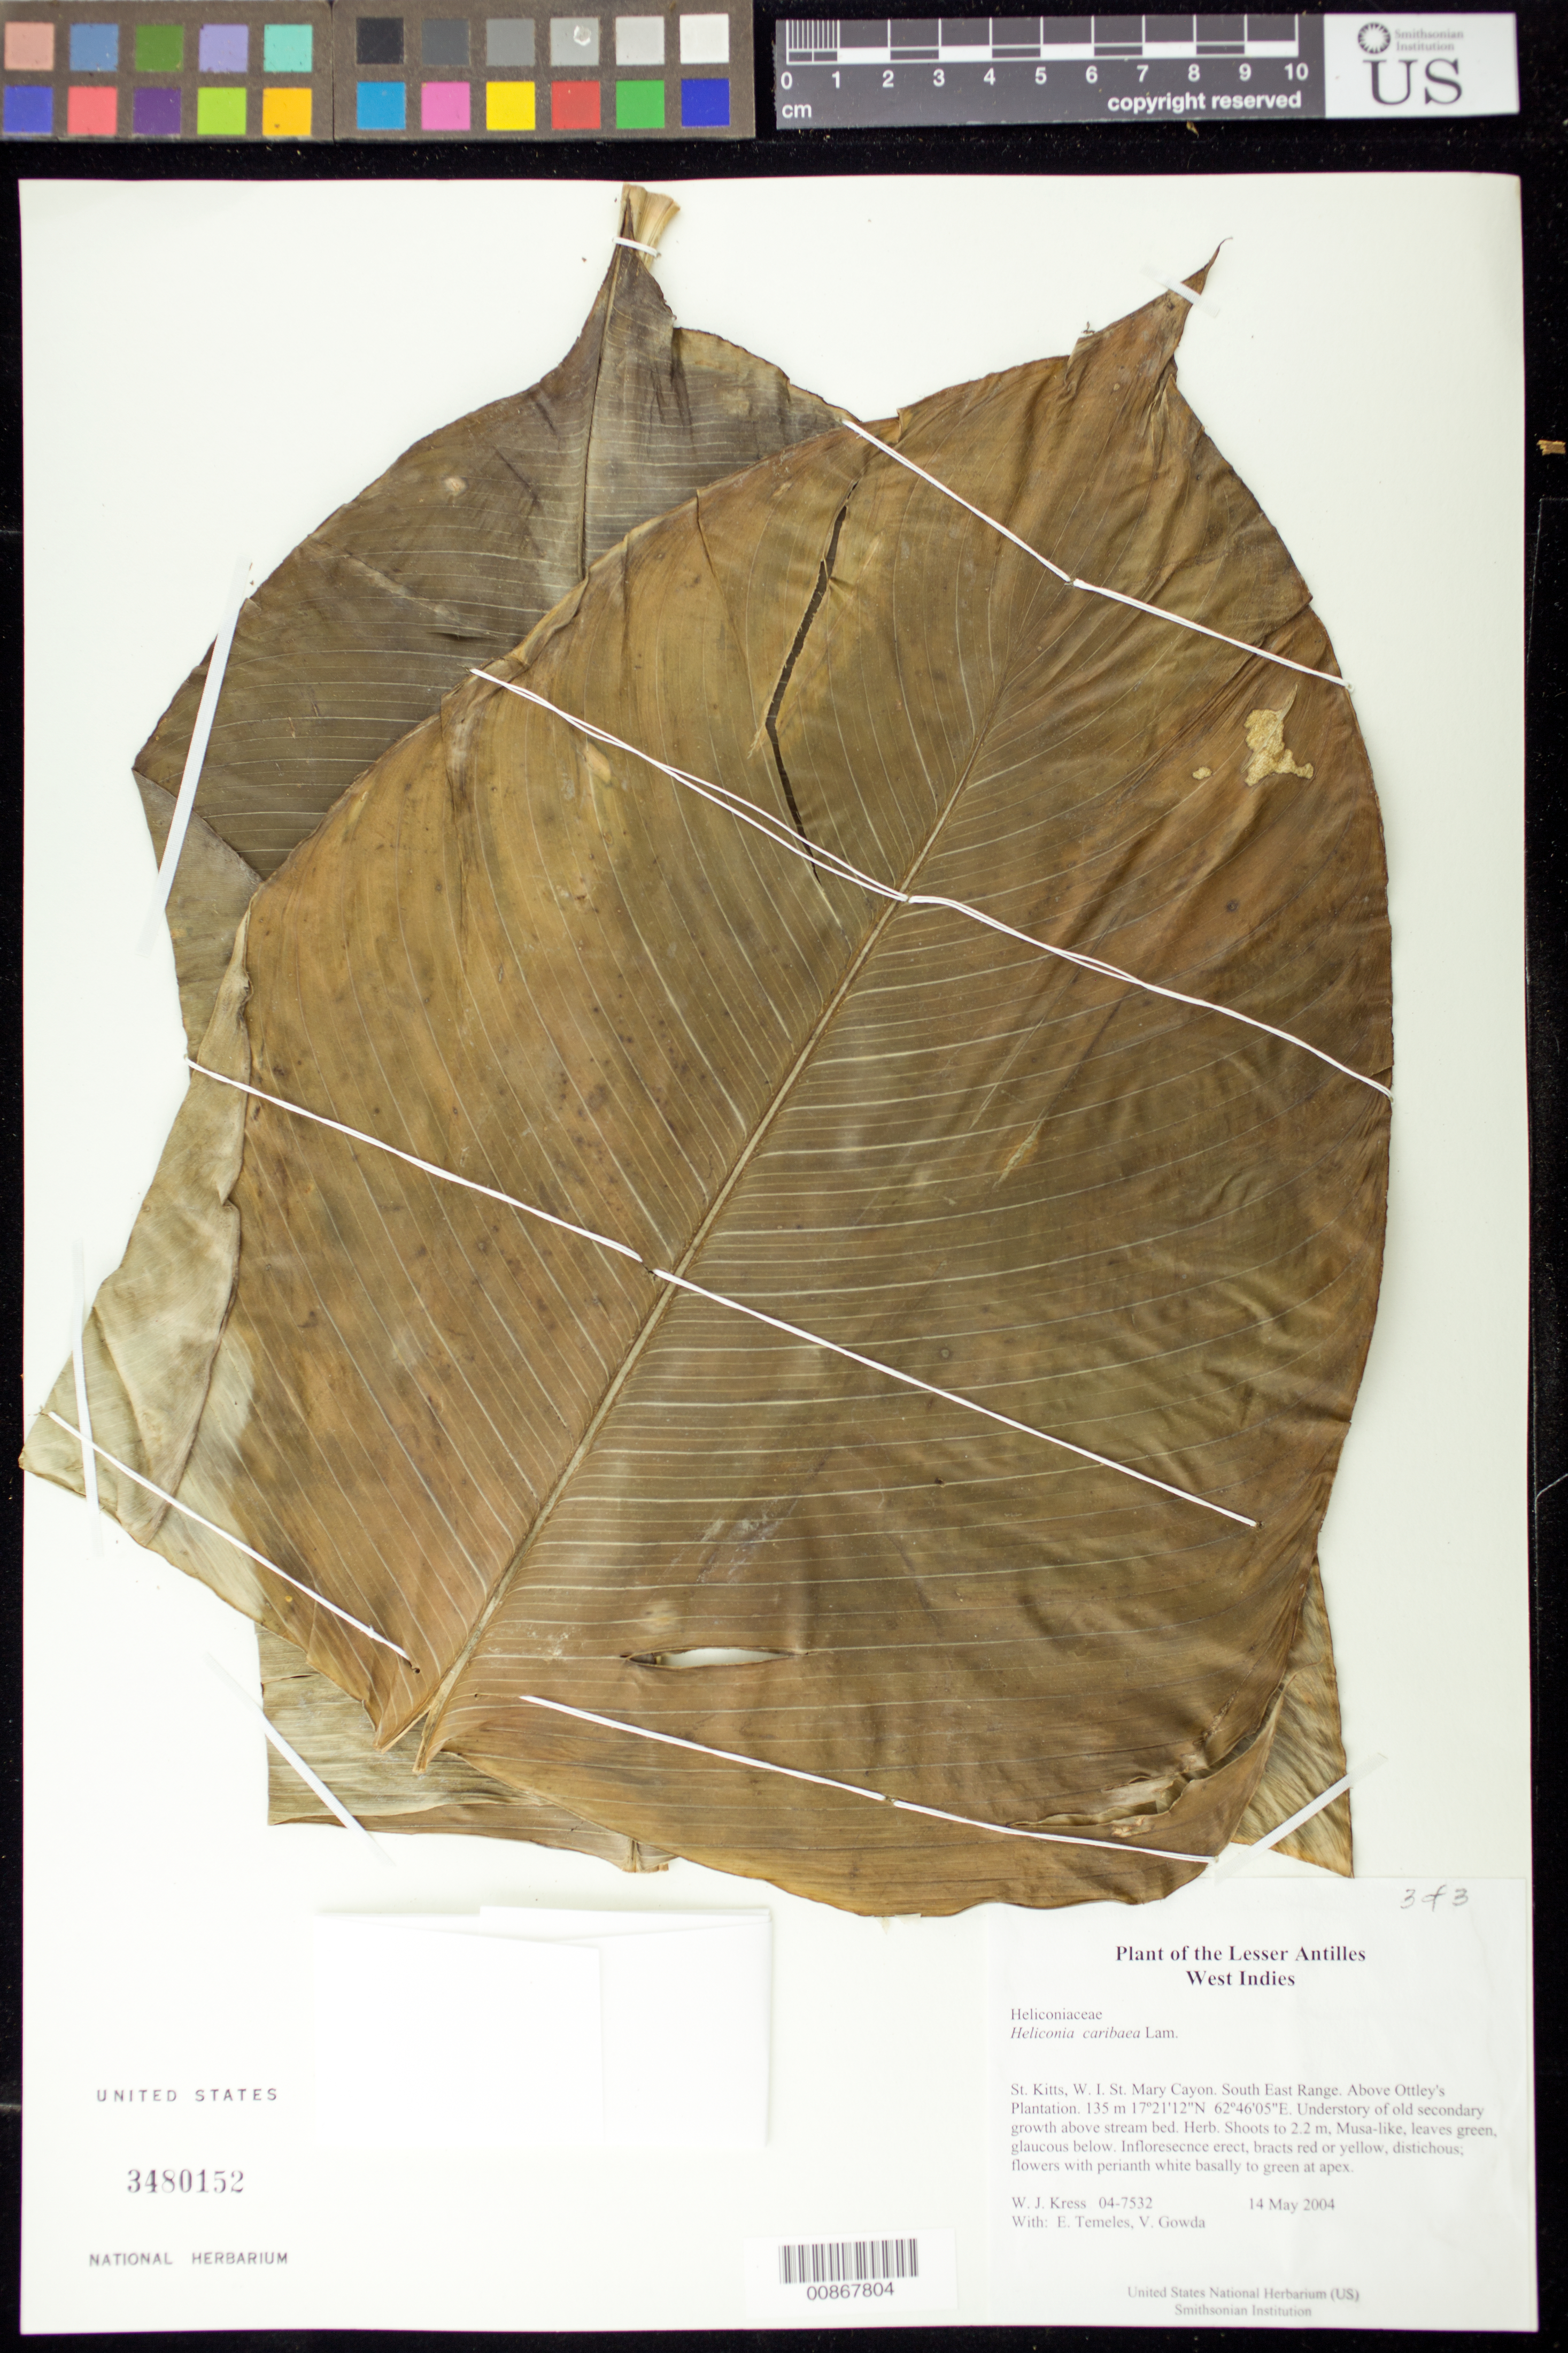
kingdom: Plantae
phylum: Tracheophyta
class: Liliopsida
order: Zingiberales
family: Heliconiaceae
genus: Heliconia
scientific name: Heliconia caribaea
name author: Lam.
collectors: W. J. Kress, E. Temeles & V. Gowda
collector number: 04-7532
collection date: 2004-05-14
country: St. Christopher-Nevis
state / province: St. Mary Cayon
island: St. Lucia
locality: Above Ottley's Plantation. South East Range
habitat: Understory of old secondary growth above stream bed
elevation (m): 135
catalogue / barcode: US 3480152